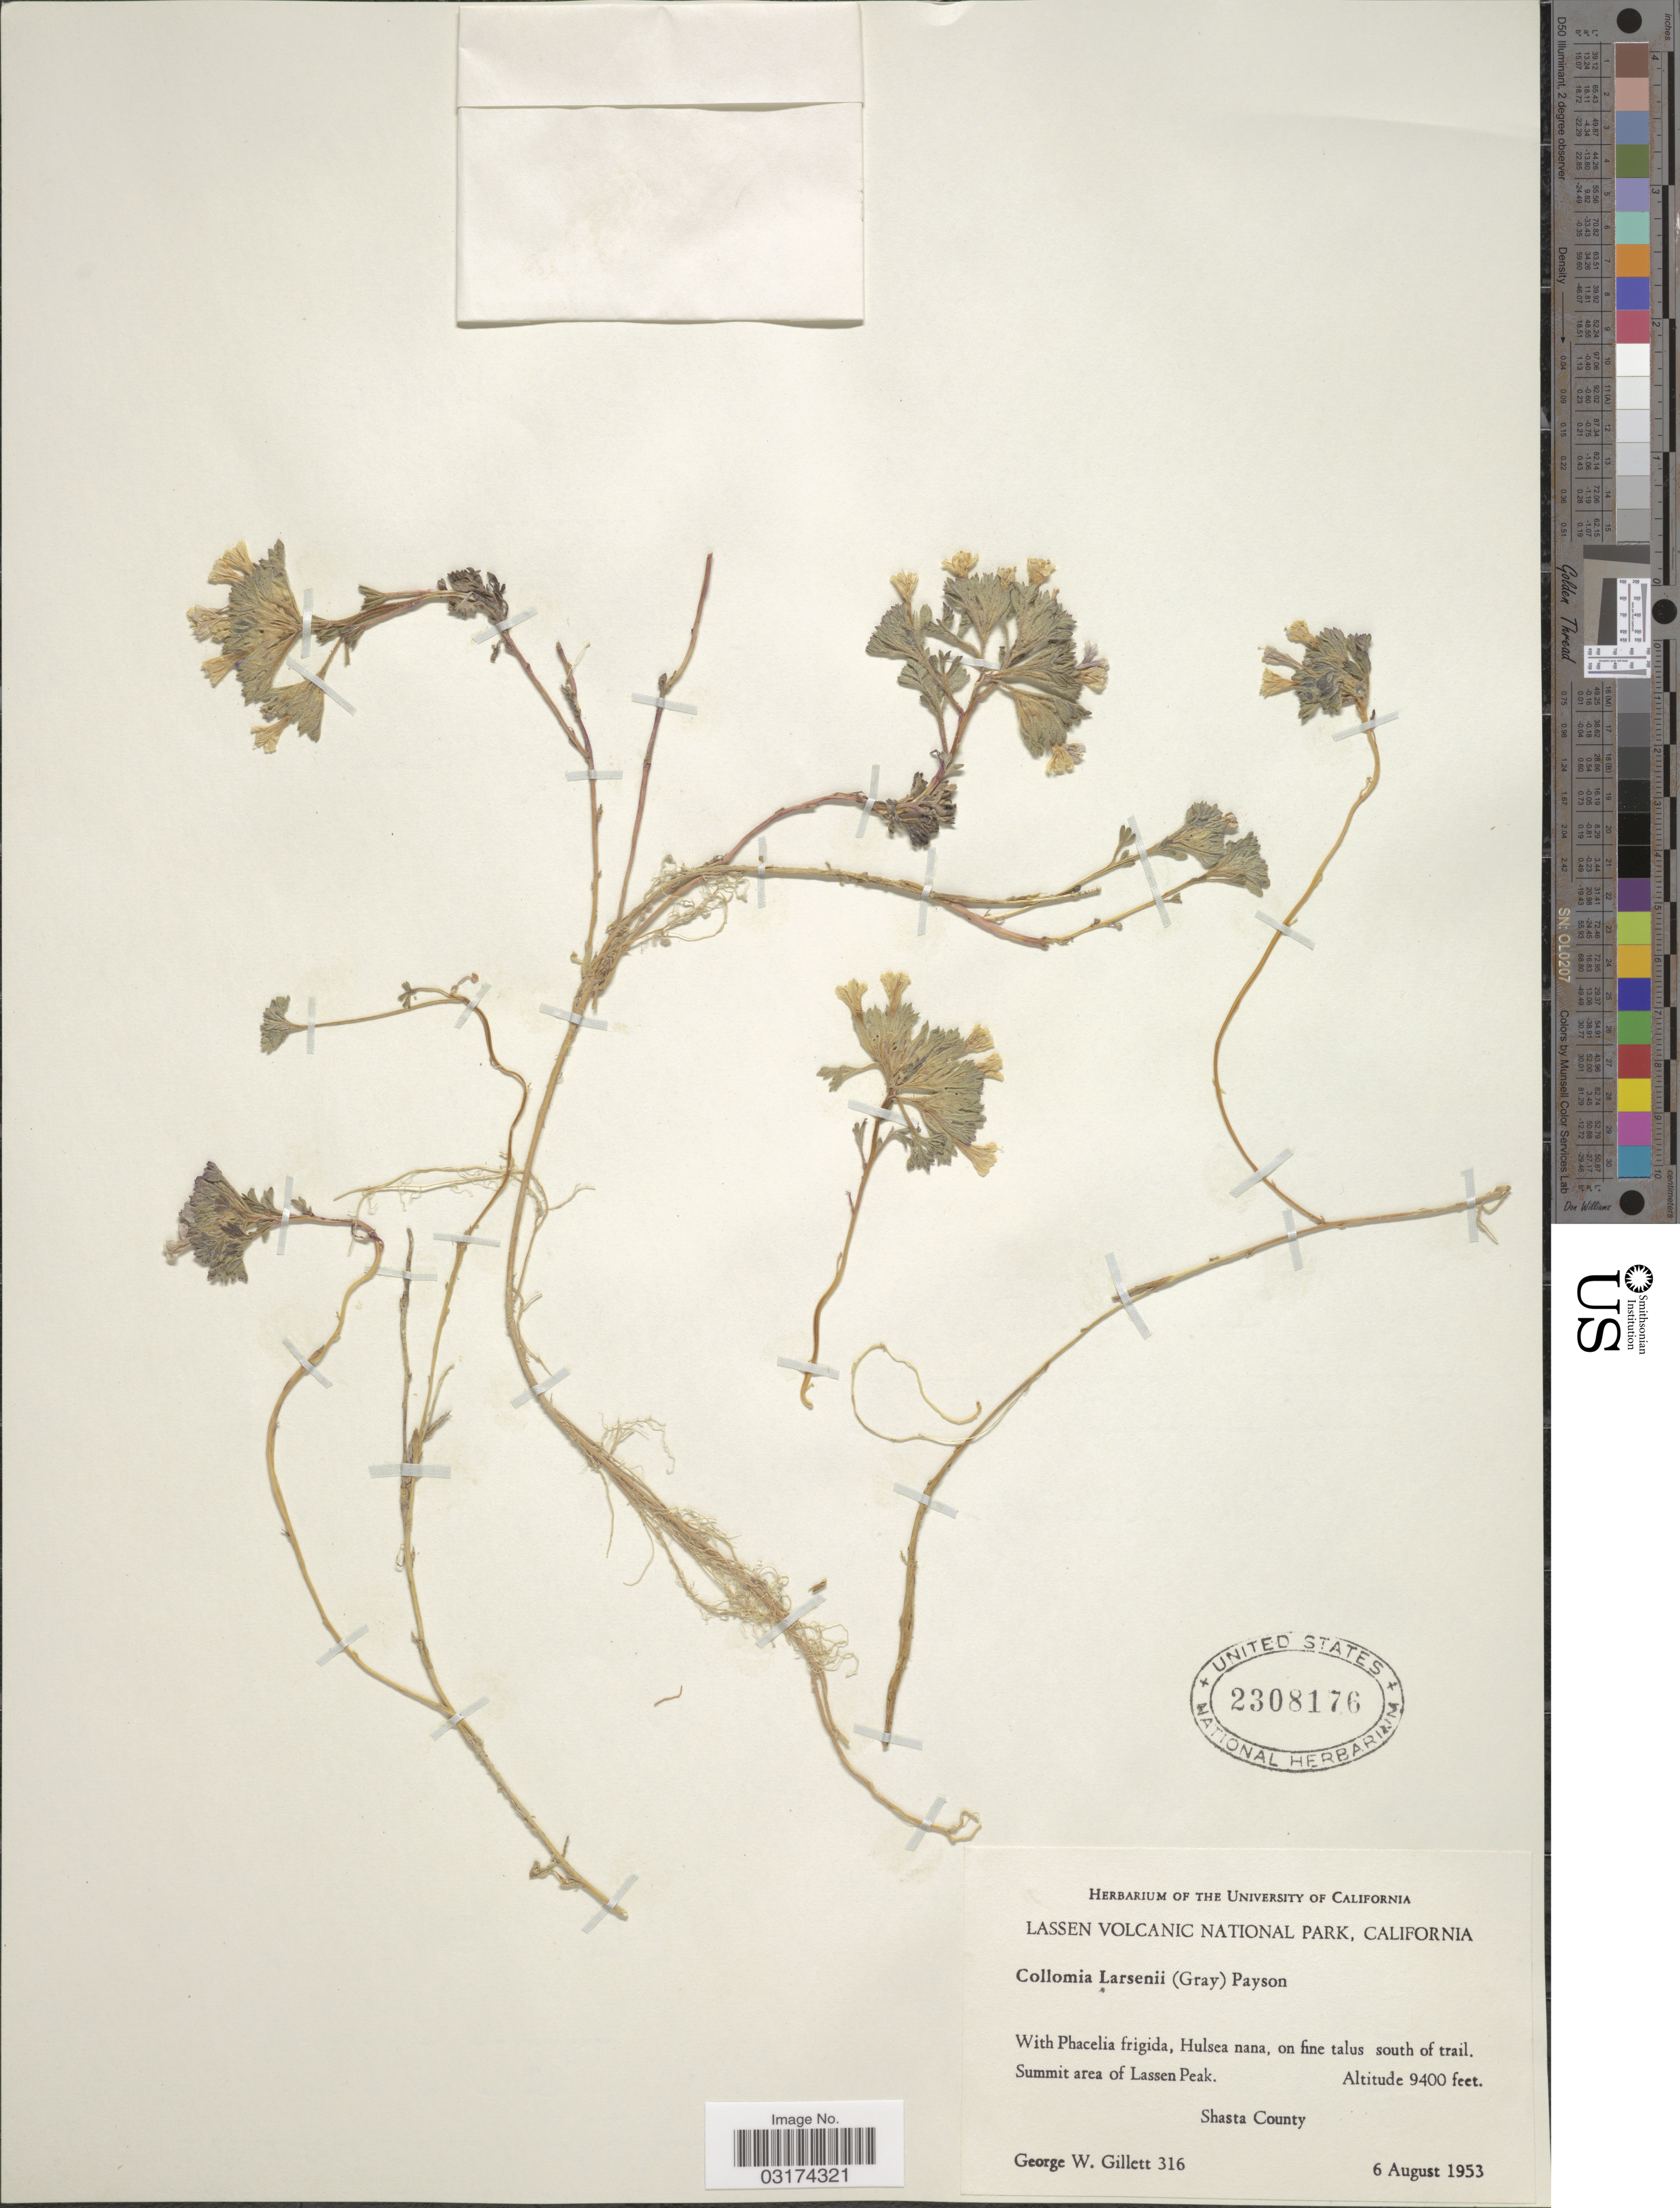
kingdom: Plantae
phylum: Tracheophyta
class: Magnoliopsida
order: Ericales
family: Polemoniaceae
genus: Collomia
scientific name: Collomia larsenii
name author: (A. Gray) Payson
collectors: G. Gillett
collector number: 316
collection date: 1953-08-06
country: United States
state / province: California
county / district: Shasta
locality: Lassen Volcanic National Park. Summit area of Lassen Peak. Shasta County.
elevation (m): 2865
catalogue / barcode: US 2308176